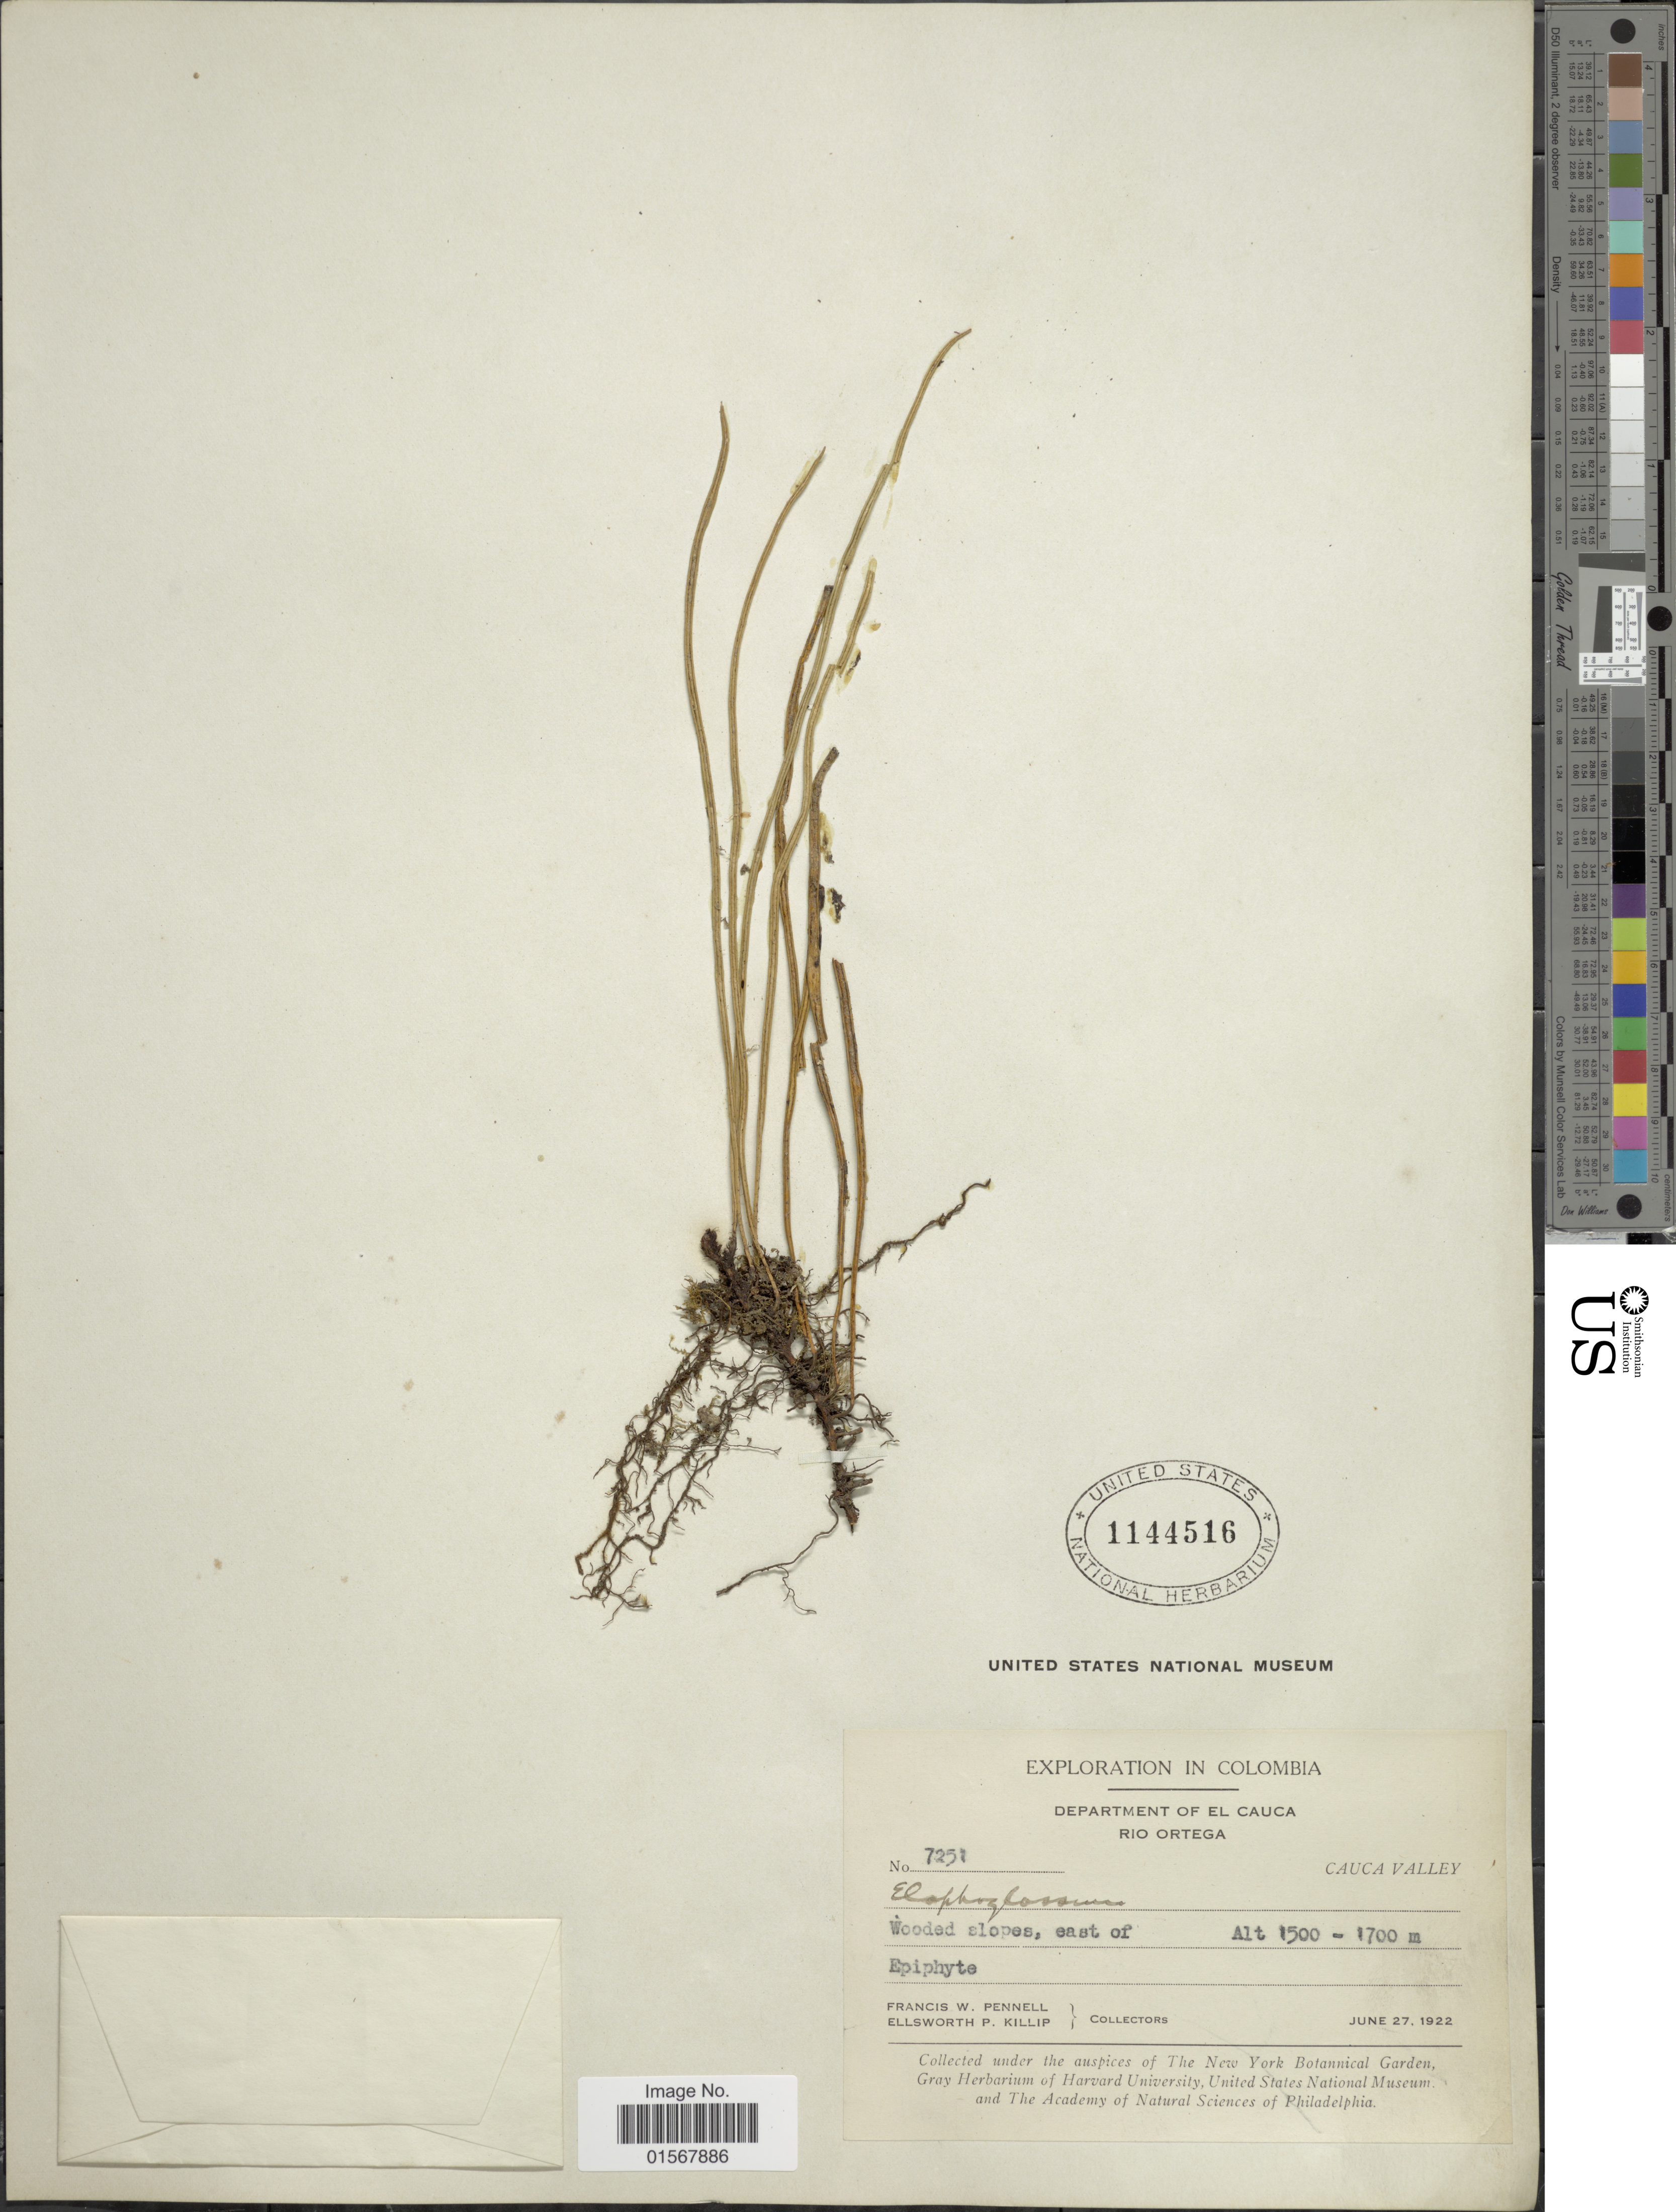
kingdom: Plantae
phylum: Tracheophyta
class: Polypodiopsida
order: Polypodiales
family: Dryopteridaceae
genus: Elaphoglossum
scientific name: Elaphoglossum sp.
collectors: F. W. Pennell & E. P. Killip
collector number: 7251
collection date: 1922-06-27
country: Colombia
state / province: Valle del Cauca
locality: Department of El Cauca, Rio Ortega, Cauca Valley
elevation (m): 1500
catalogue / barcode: US 1144516